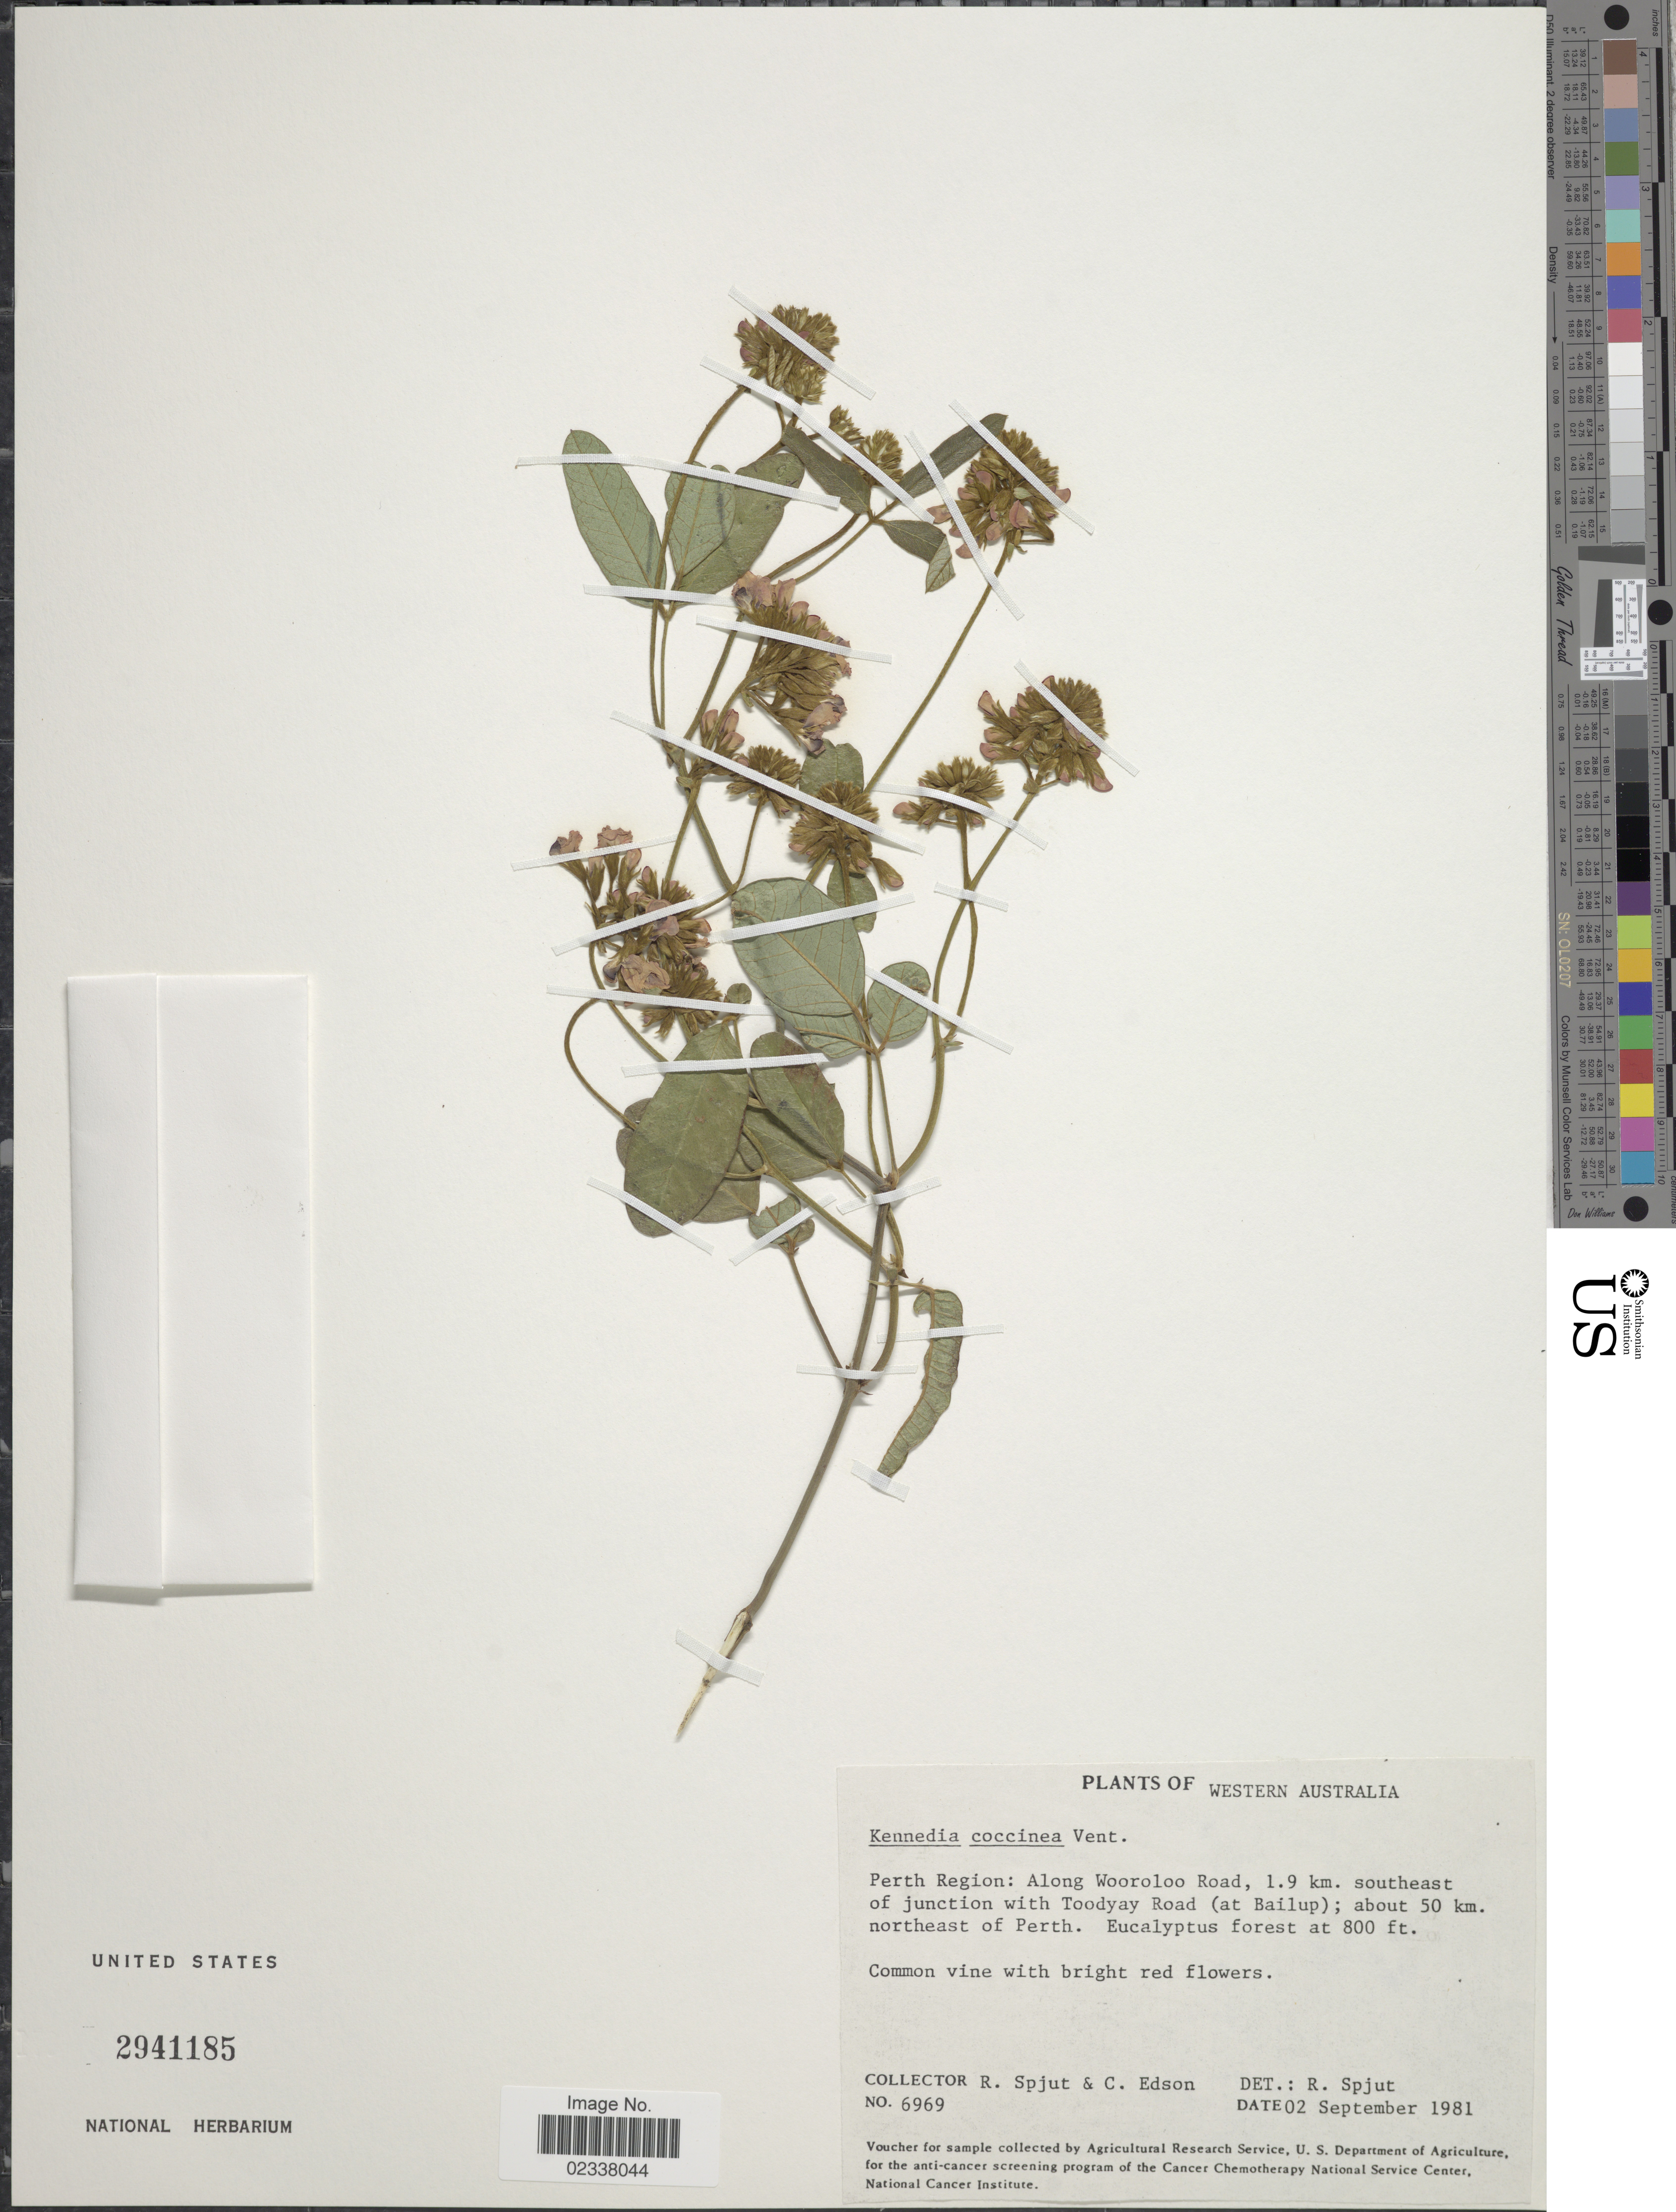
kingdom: Plantae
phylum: Tracheophyta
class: Magnoliopsida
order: Fabales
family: Fabaceae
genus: Kennedia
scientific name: Kennedia coccinea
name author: (Curtis) Vent.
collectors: R. Spjut & C. Edson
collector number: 6969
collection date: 1981-09-02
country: Australia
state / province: Western Australia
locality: Perth Region: Along Wooroloo Road, 1.9 km southeast of junction with Toodyay Road (at Bailup); about 50 km northeast of Perth. Eucalyptus forest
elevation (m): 244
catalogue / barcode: US 2941185